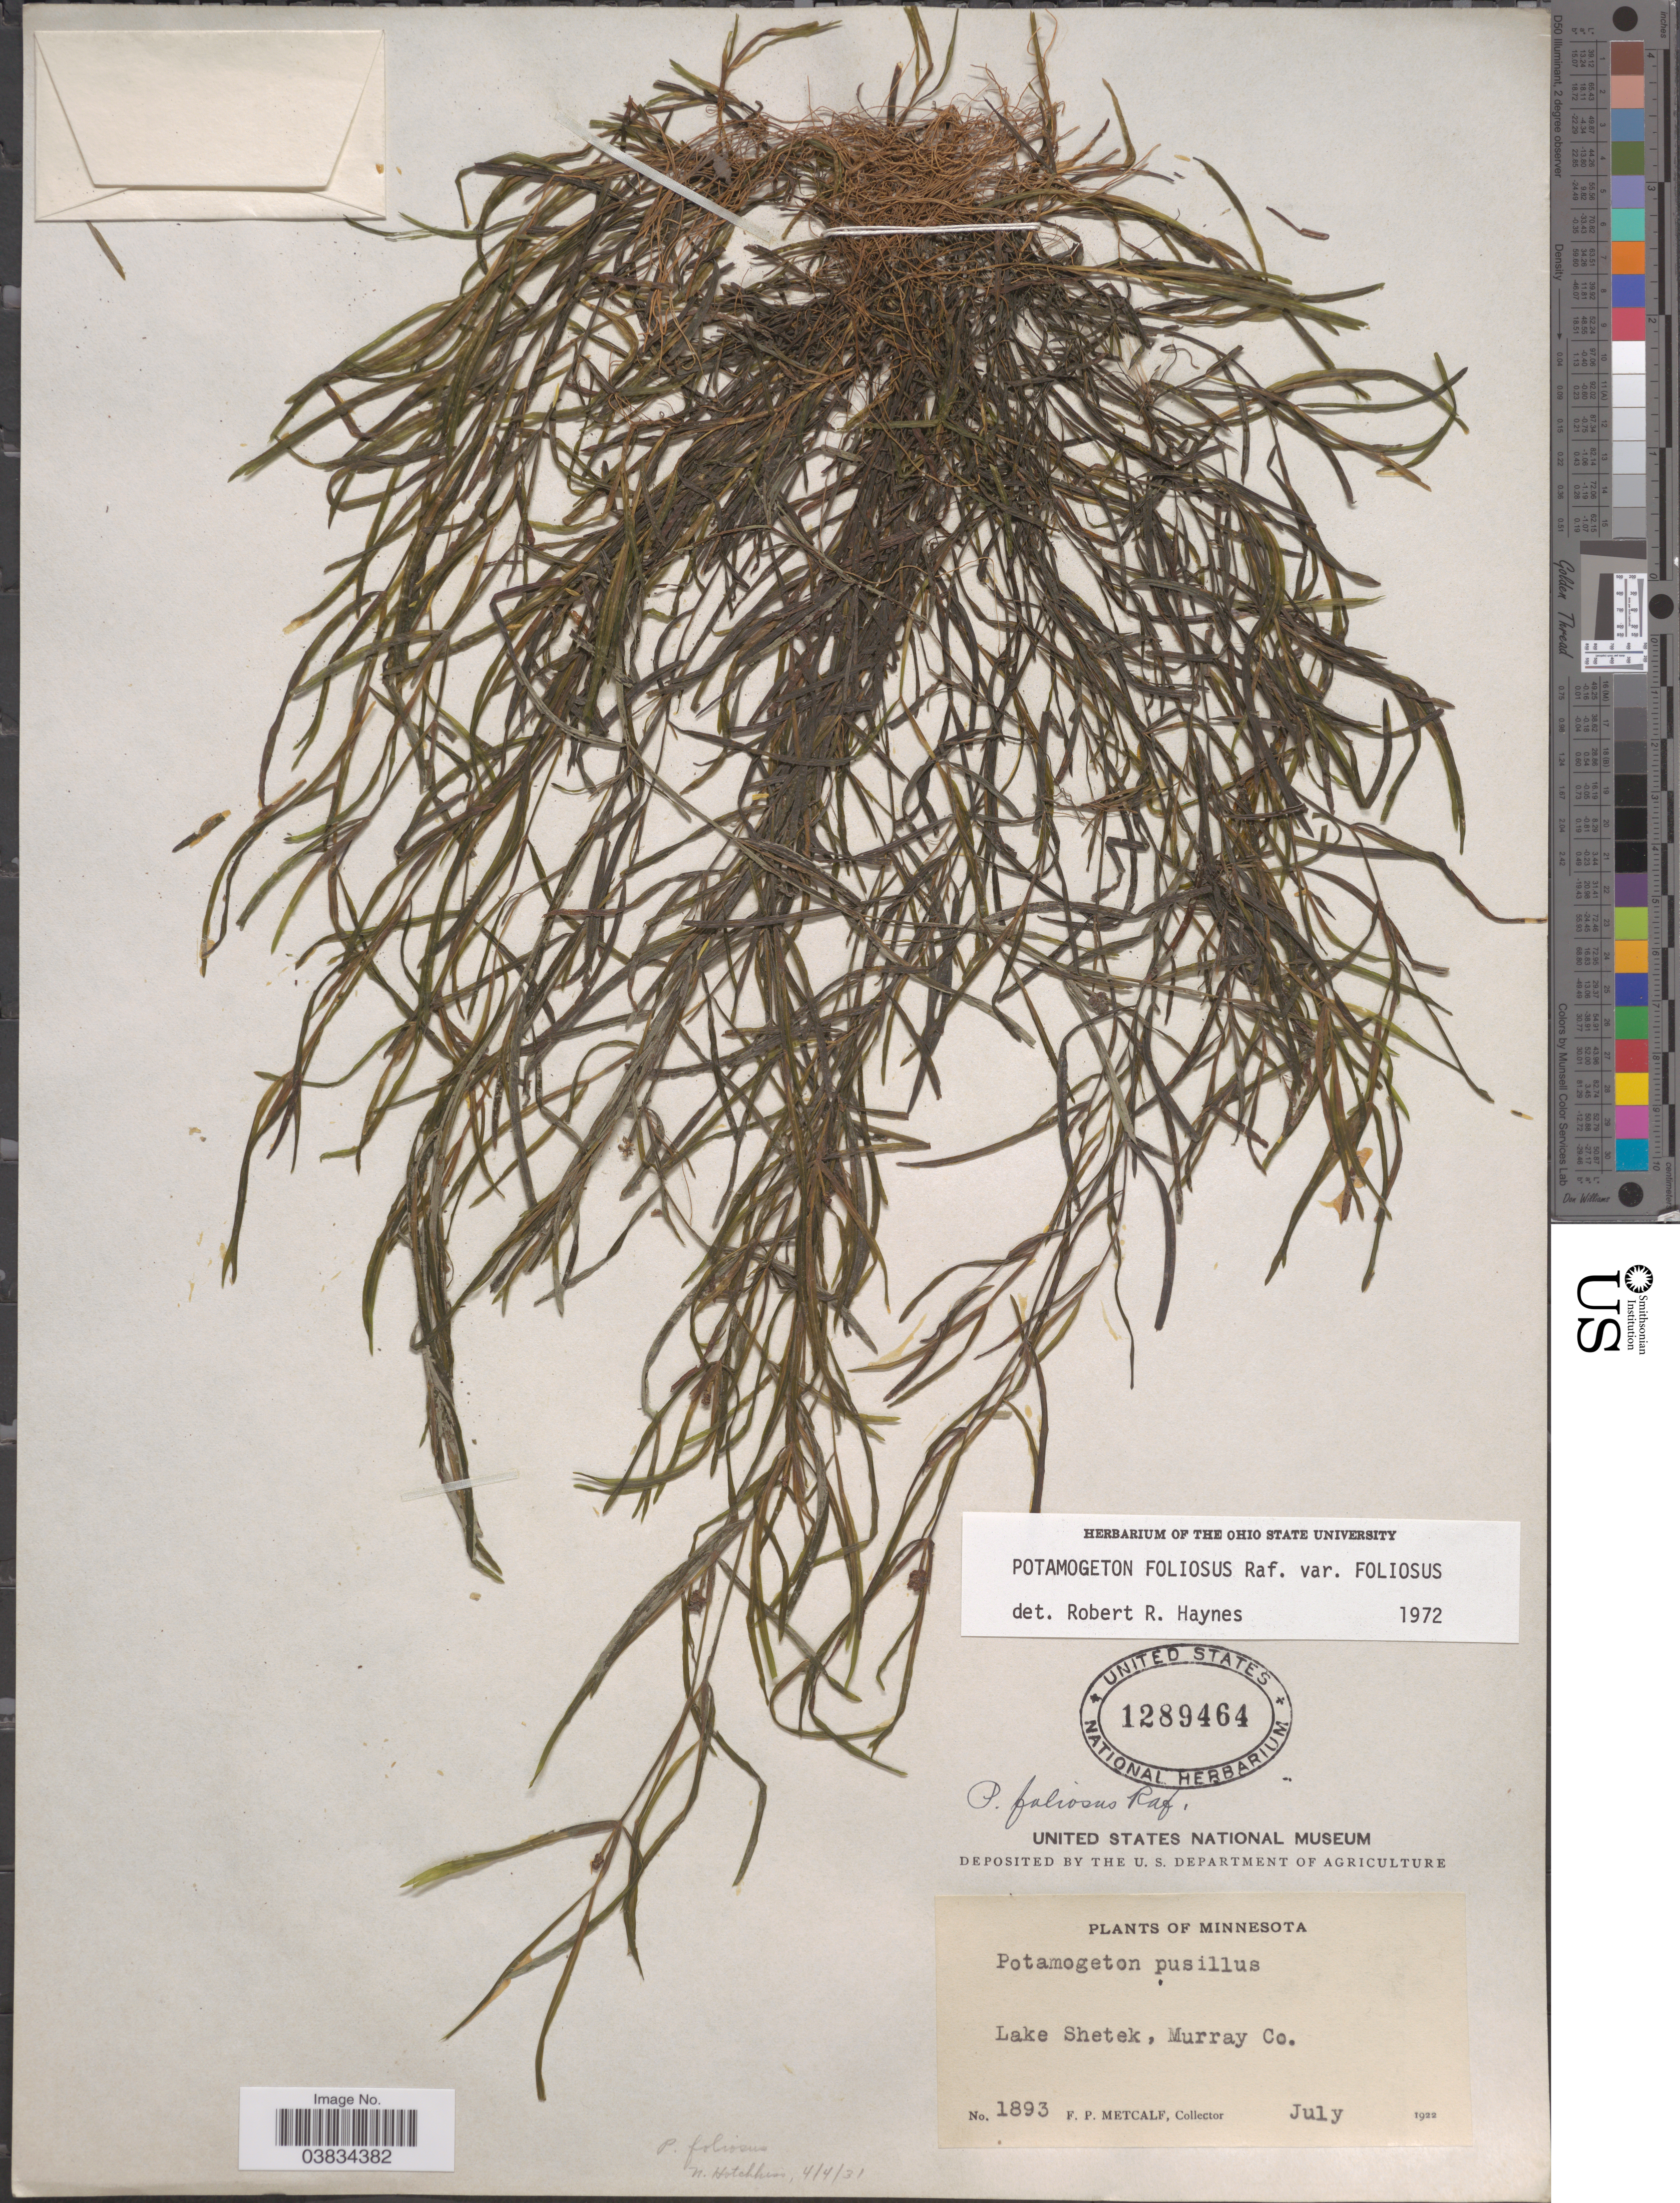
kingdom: Plantae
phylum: Tracheophyta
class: Liliopsida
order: Alismatales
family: Potamogetonaceae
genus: Potamogeton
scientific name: Potamogeton foliosus var. foliosus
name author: Raf.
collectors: F. Metcalf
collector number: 1893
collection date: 1922-07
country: United States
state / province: Minnesota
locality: Lake Shetek, Murray Co.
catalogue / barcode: US 1289464